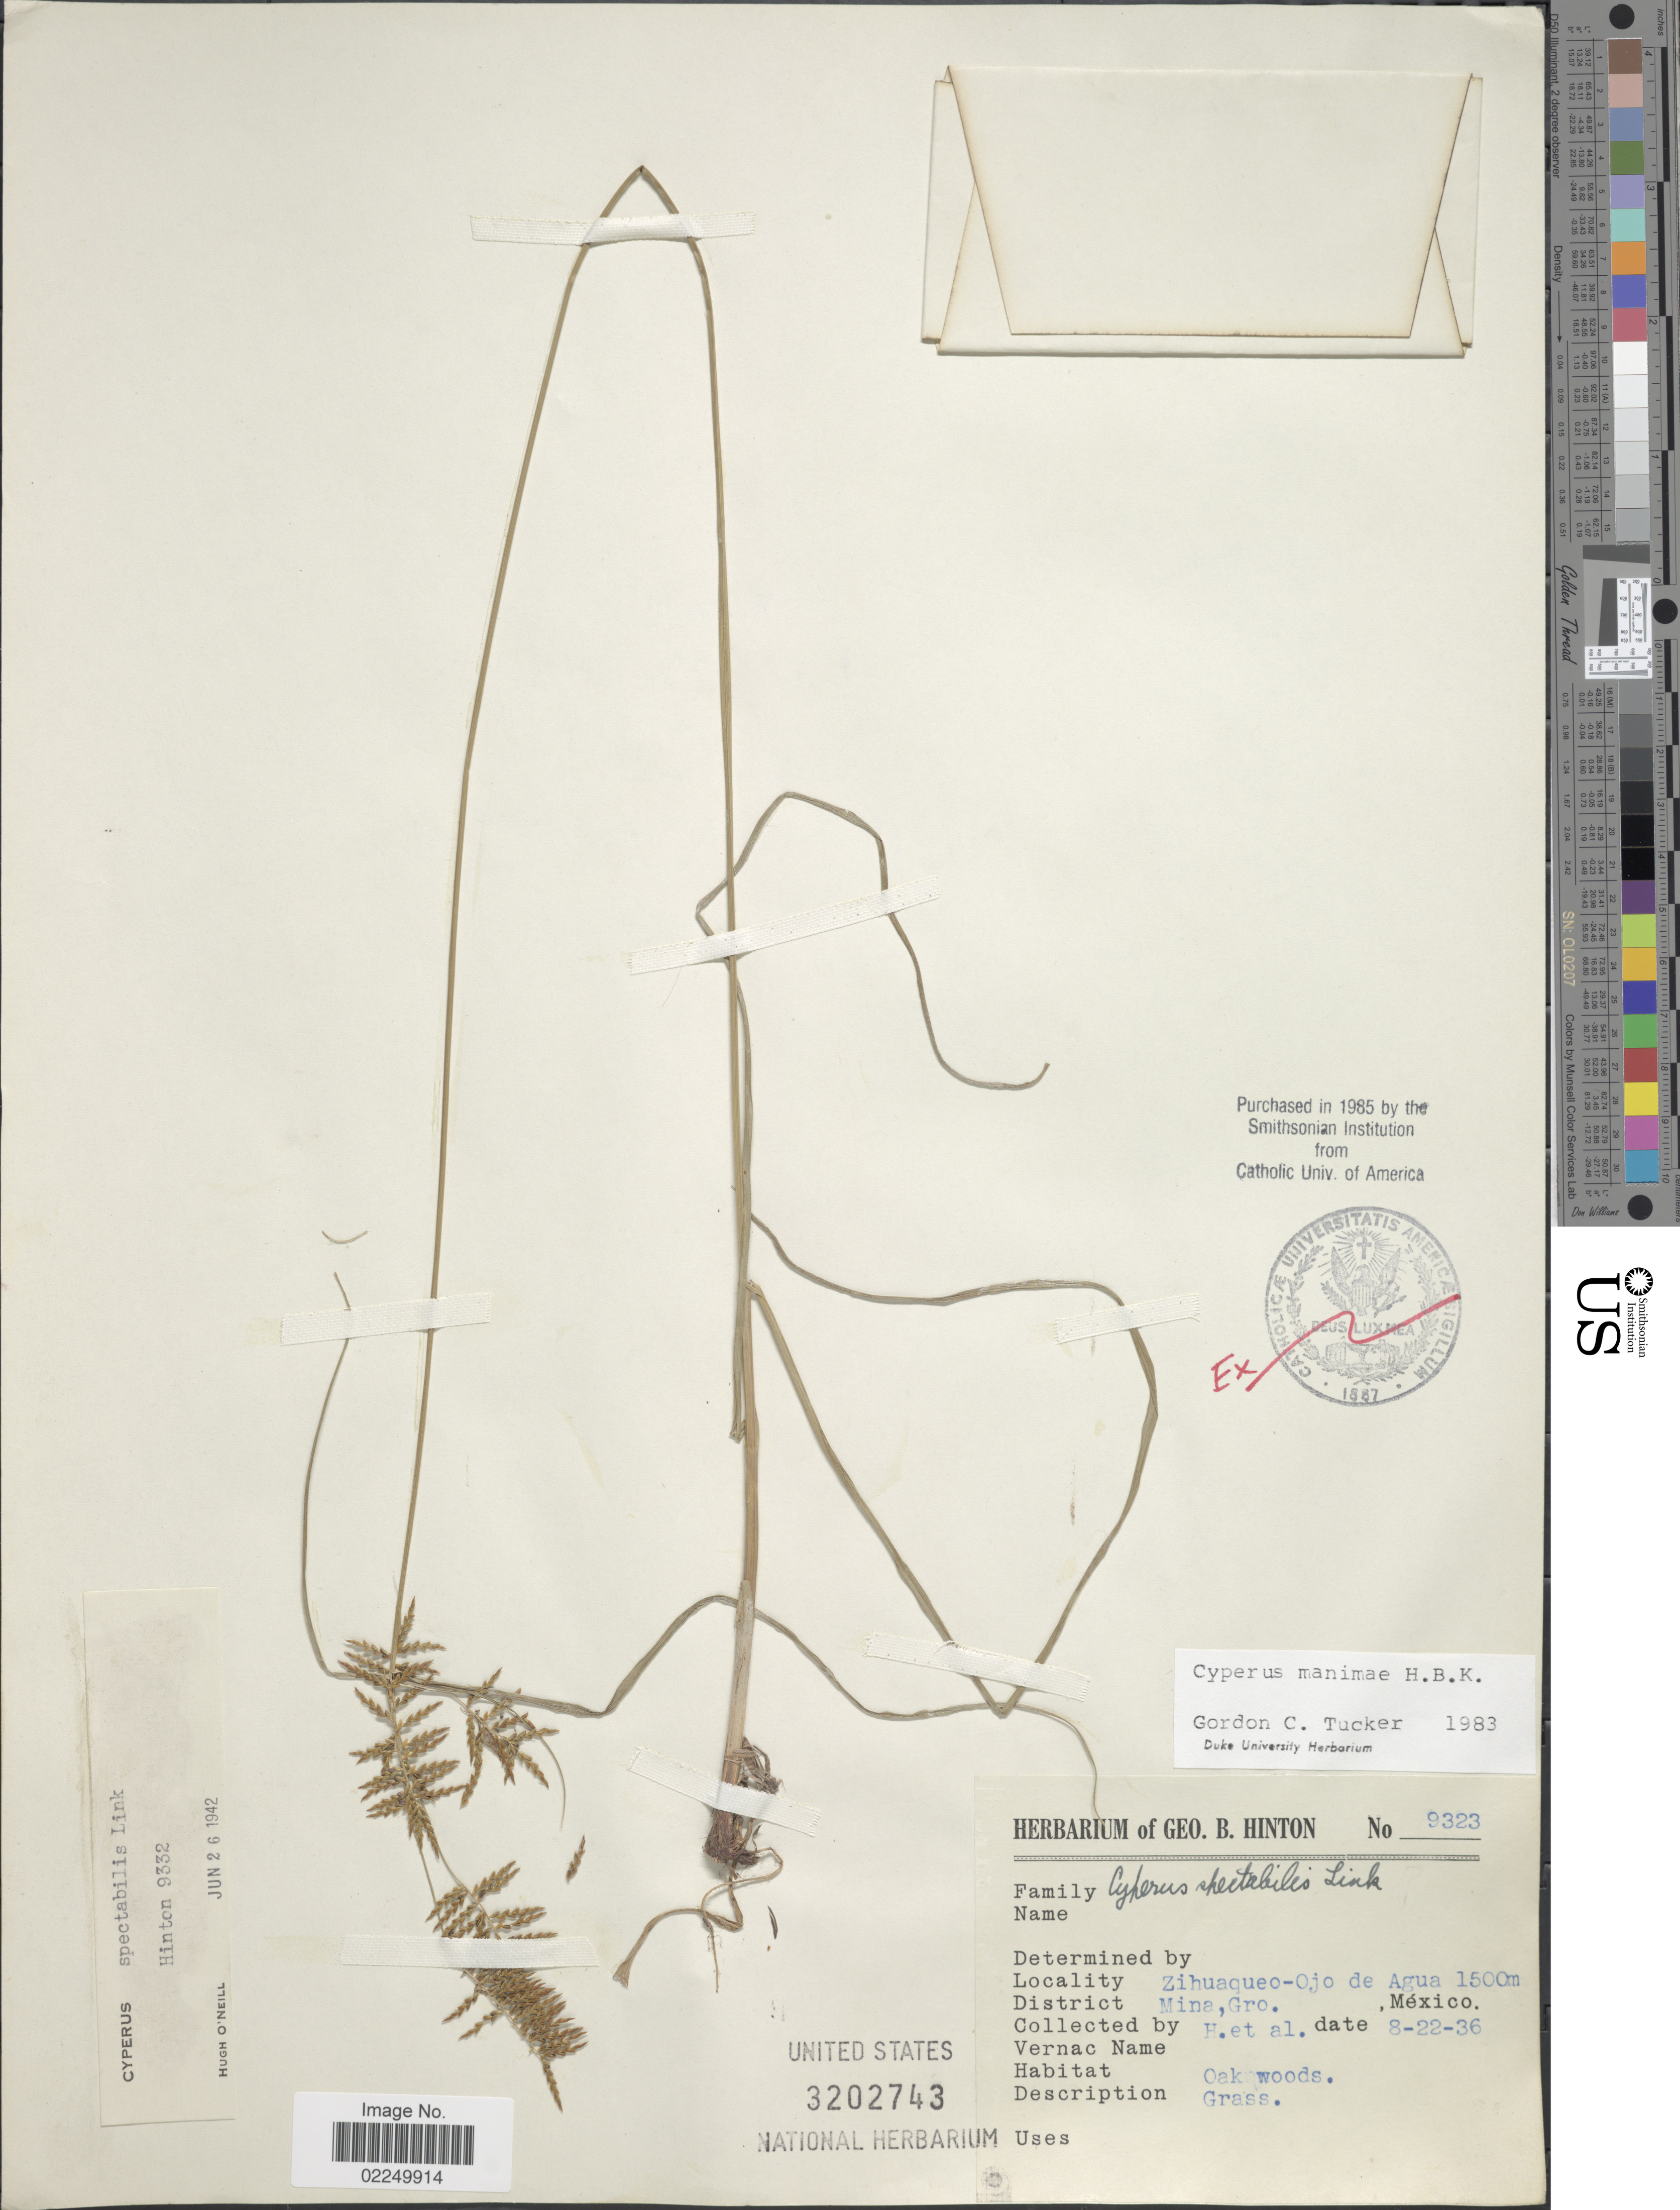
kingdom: Plantae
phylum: Tracheophyta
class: Liliopsida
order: Poales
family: Cyperaceae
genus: Cyperus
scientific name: Cyperus manimae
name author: Kunth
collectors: G. B. Hinton & et al.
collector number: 9323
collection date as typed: Transcribed d/m/y: 22/8/36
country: Mexico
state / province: Guerrero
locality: Zihuaqueo-Ojo de Agua, District Mina, oak woods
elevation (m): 1500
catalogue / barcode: US 3202743